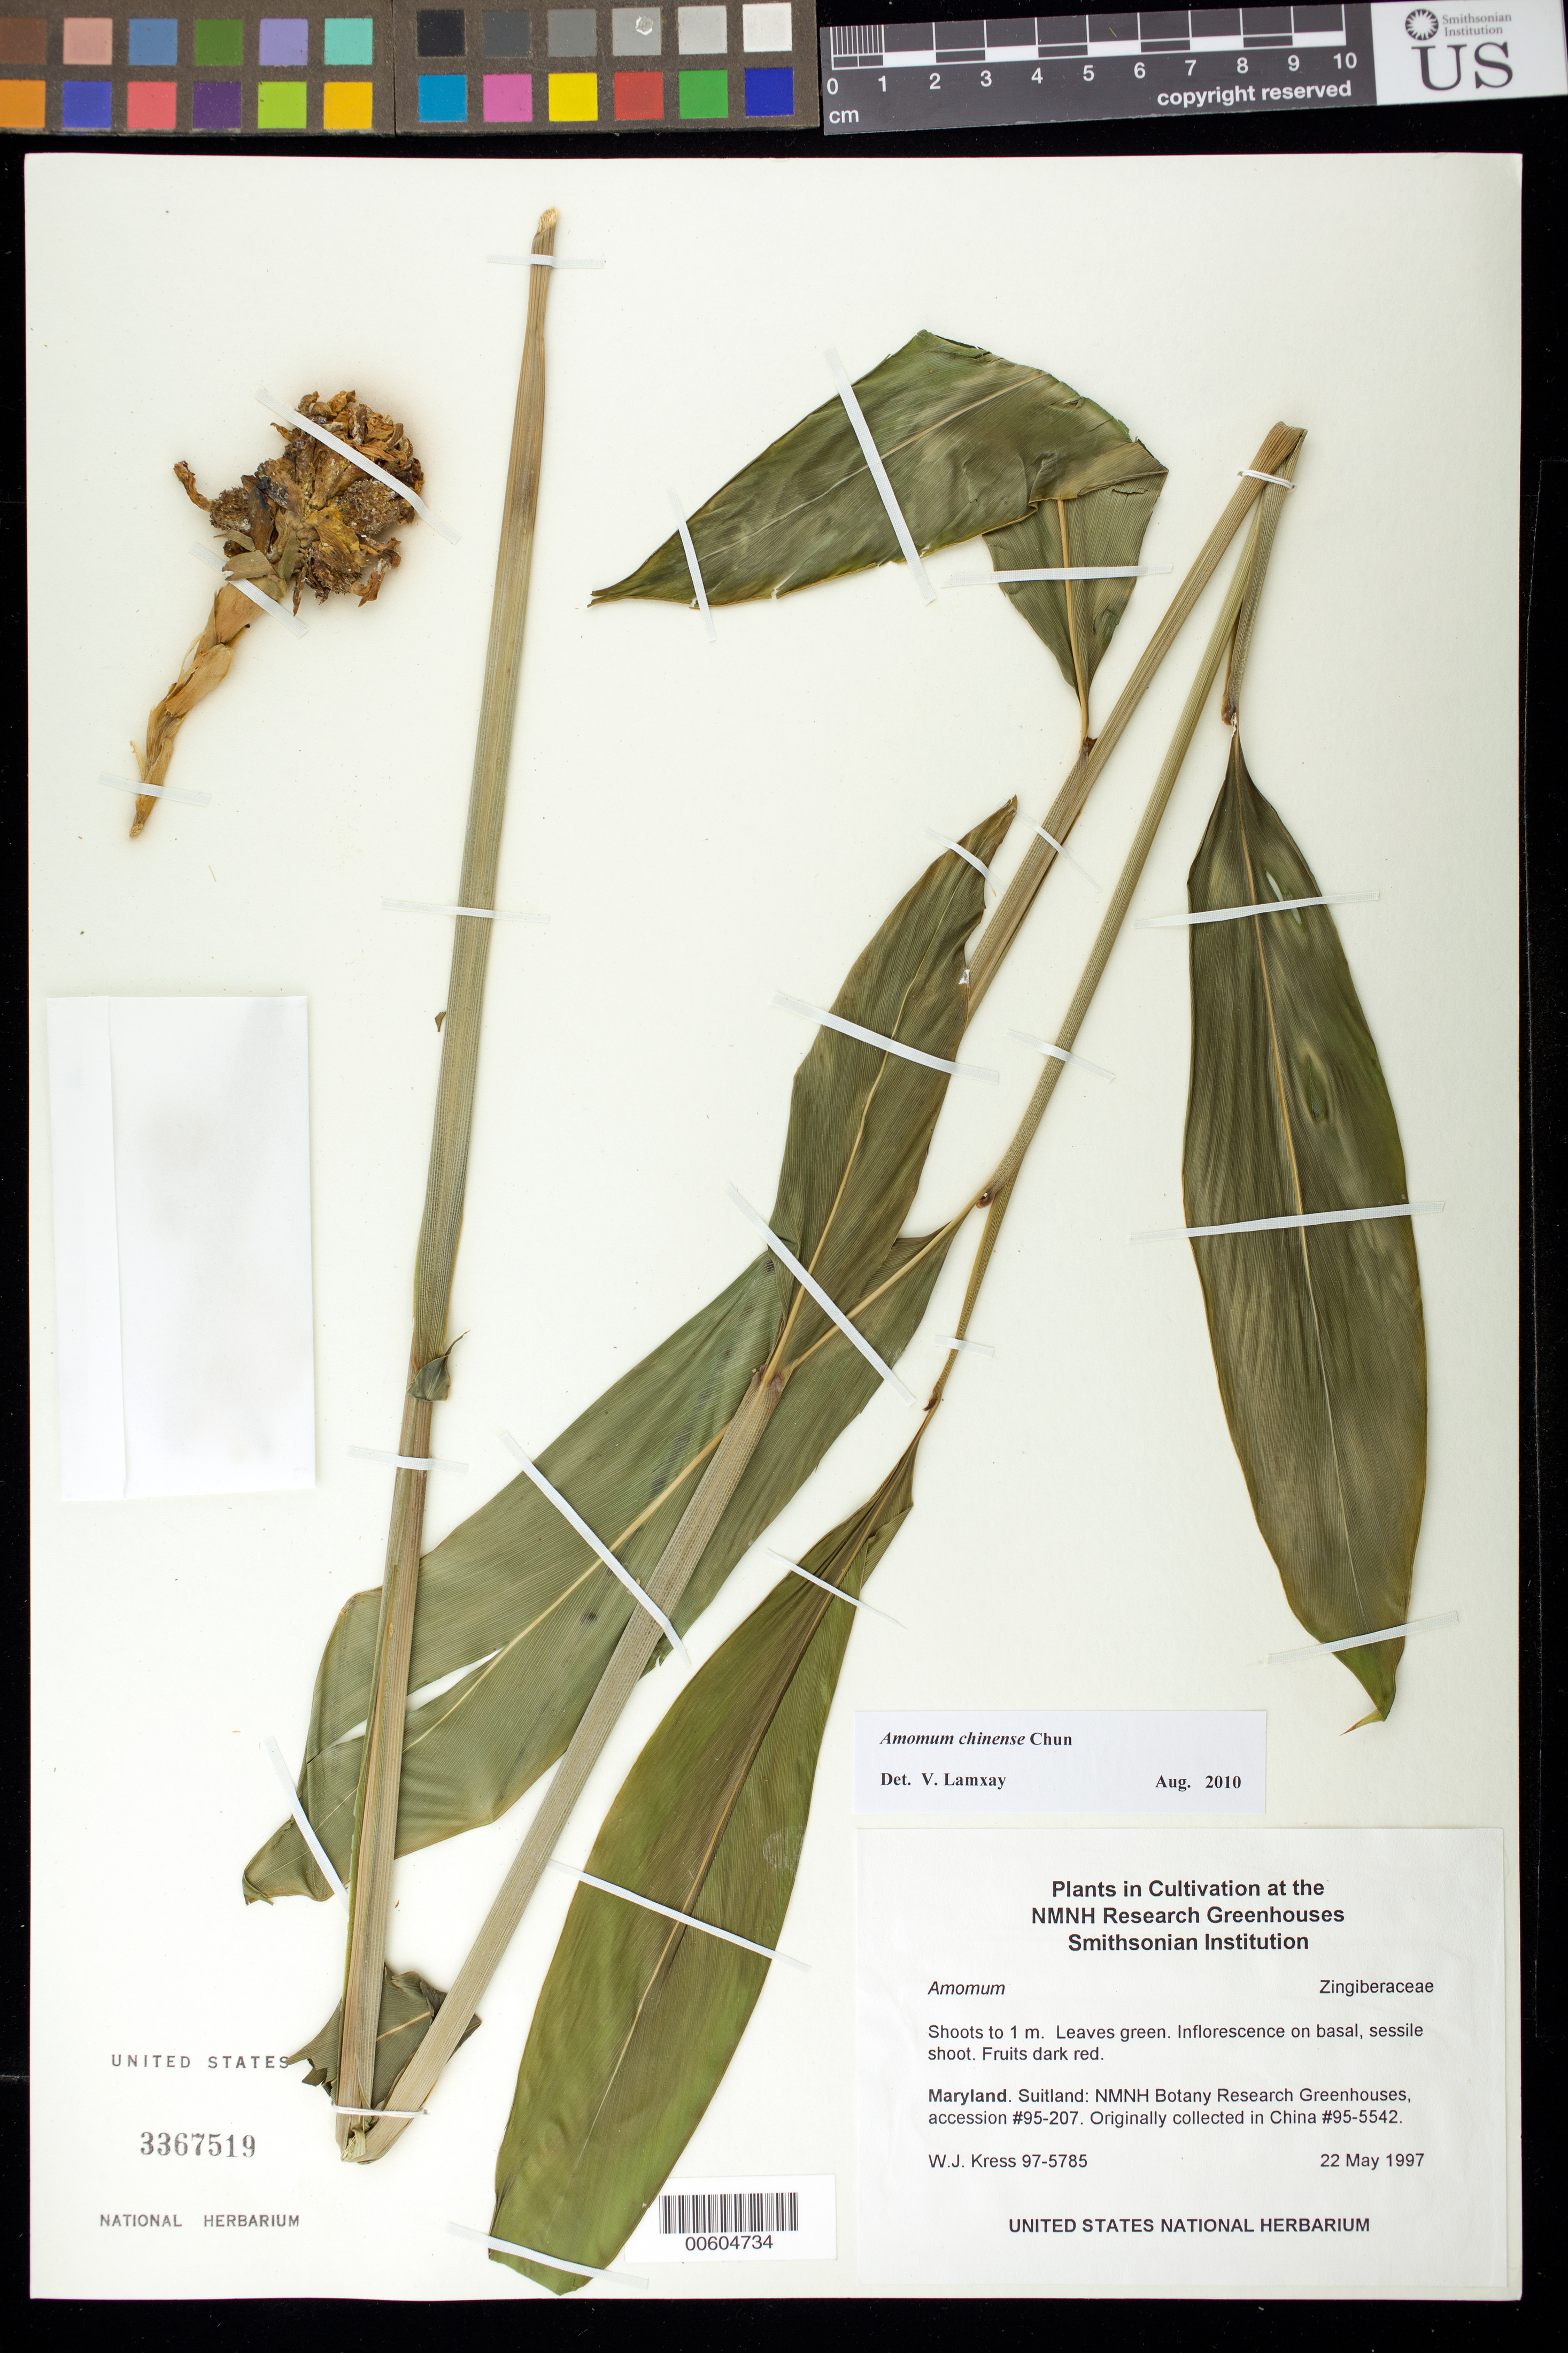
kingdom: Plantae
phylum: Tracheophyta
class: Liliopsida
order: Zingiberales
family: Zingiberaceae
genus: Amomum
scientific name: Amomum chinense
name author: Chun ex T.L. Wu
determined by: Lamxay, V.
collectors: W. J. Kress & M. Bordelon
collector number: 97-5785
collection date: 1997-05-22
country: United States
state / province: Maryland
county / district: Prince George's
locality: NMNH Botany Research Greenhouses. Suitland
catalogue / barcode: US 3367519